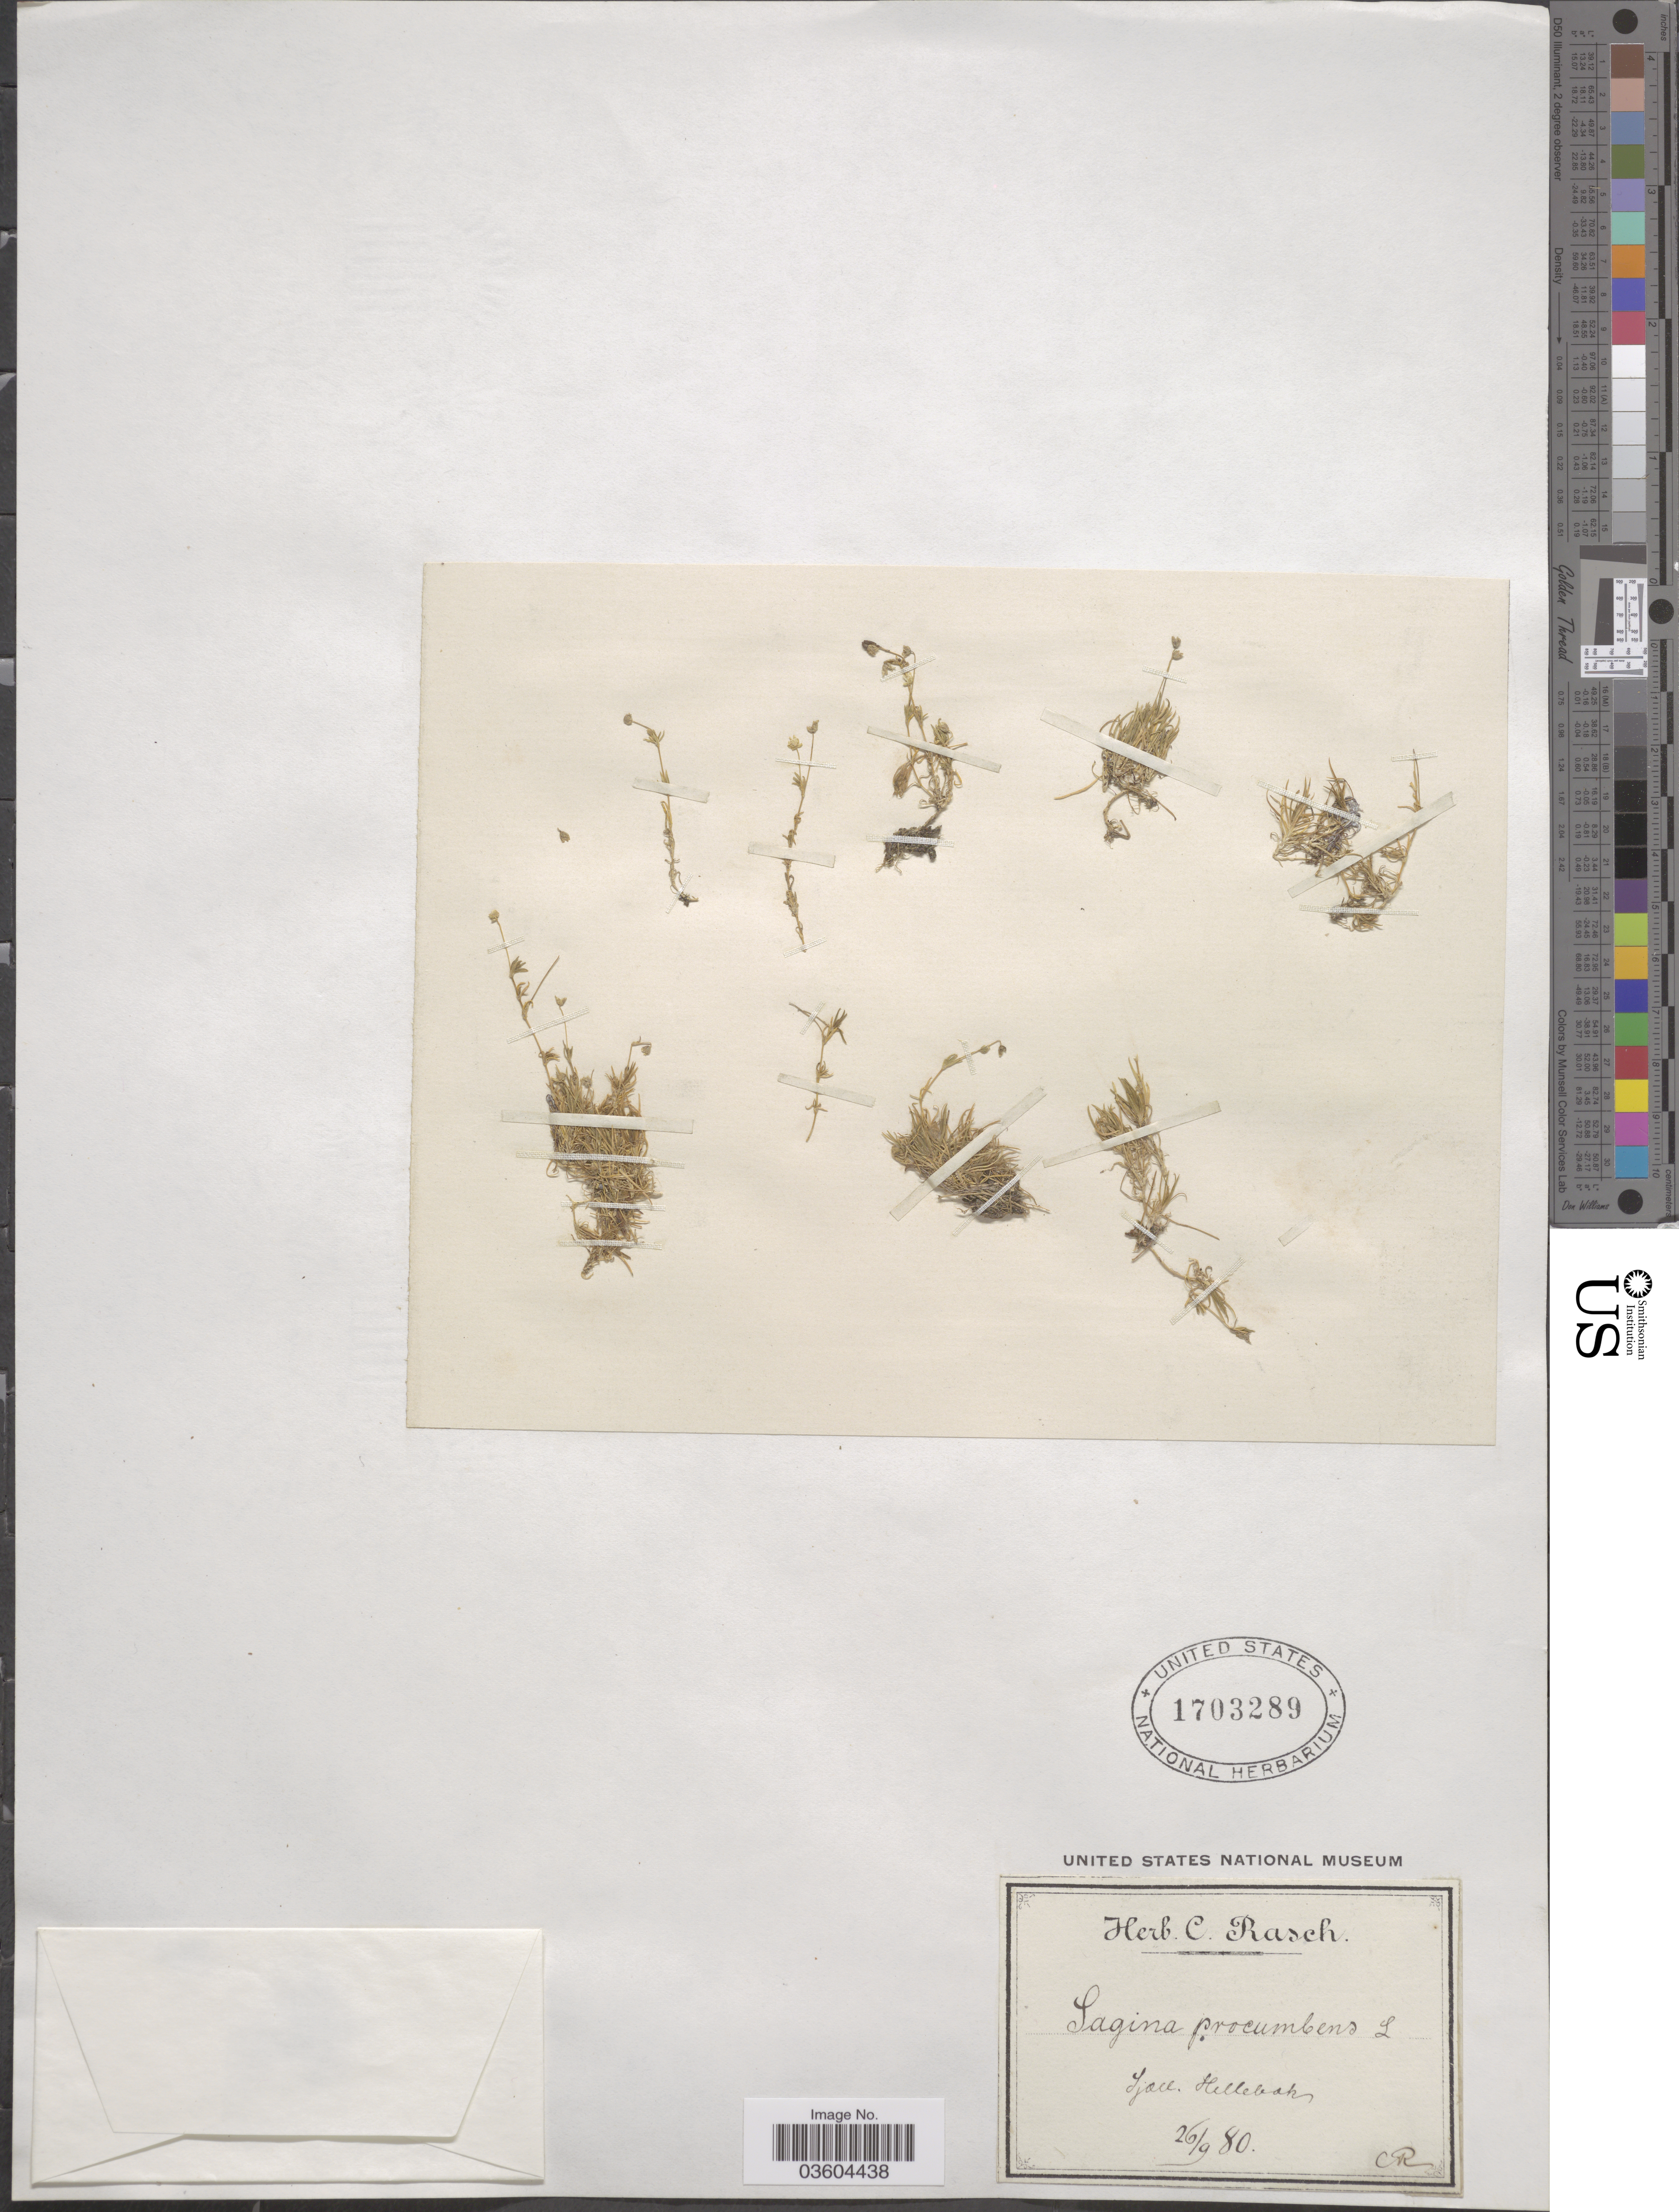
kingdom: Plantae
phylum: Tracheophyta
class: Magnoliopsida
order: Caryophyllales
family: Caryophyllaceae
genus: Sagina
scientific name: Sagina procumbens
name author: L.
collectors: C. Rasch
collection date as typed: Transcribed d/m/y: 26/9/80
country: Denmark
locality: Sjoce. Hellebak.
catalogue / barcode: US 1703289